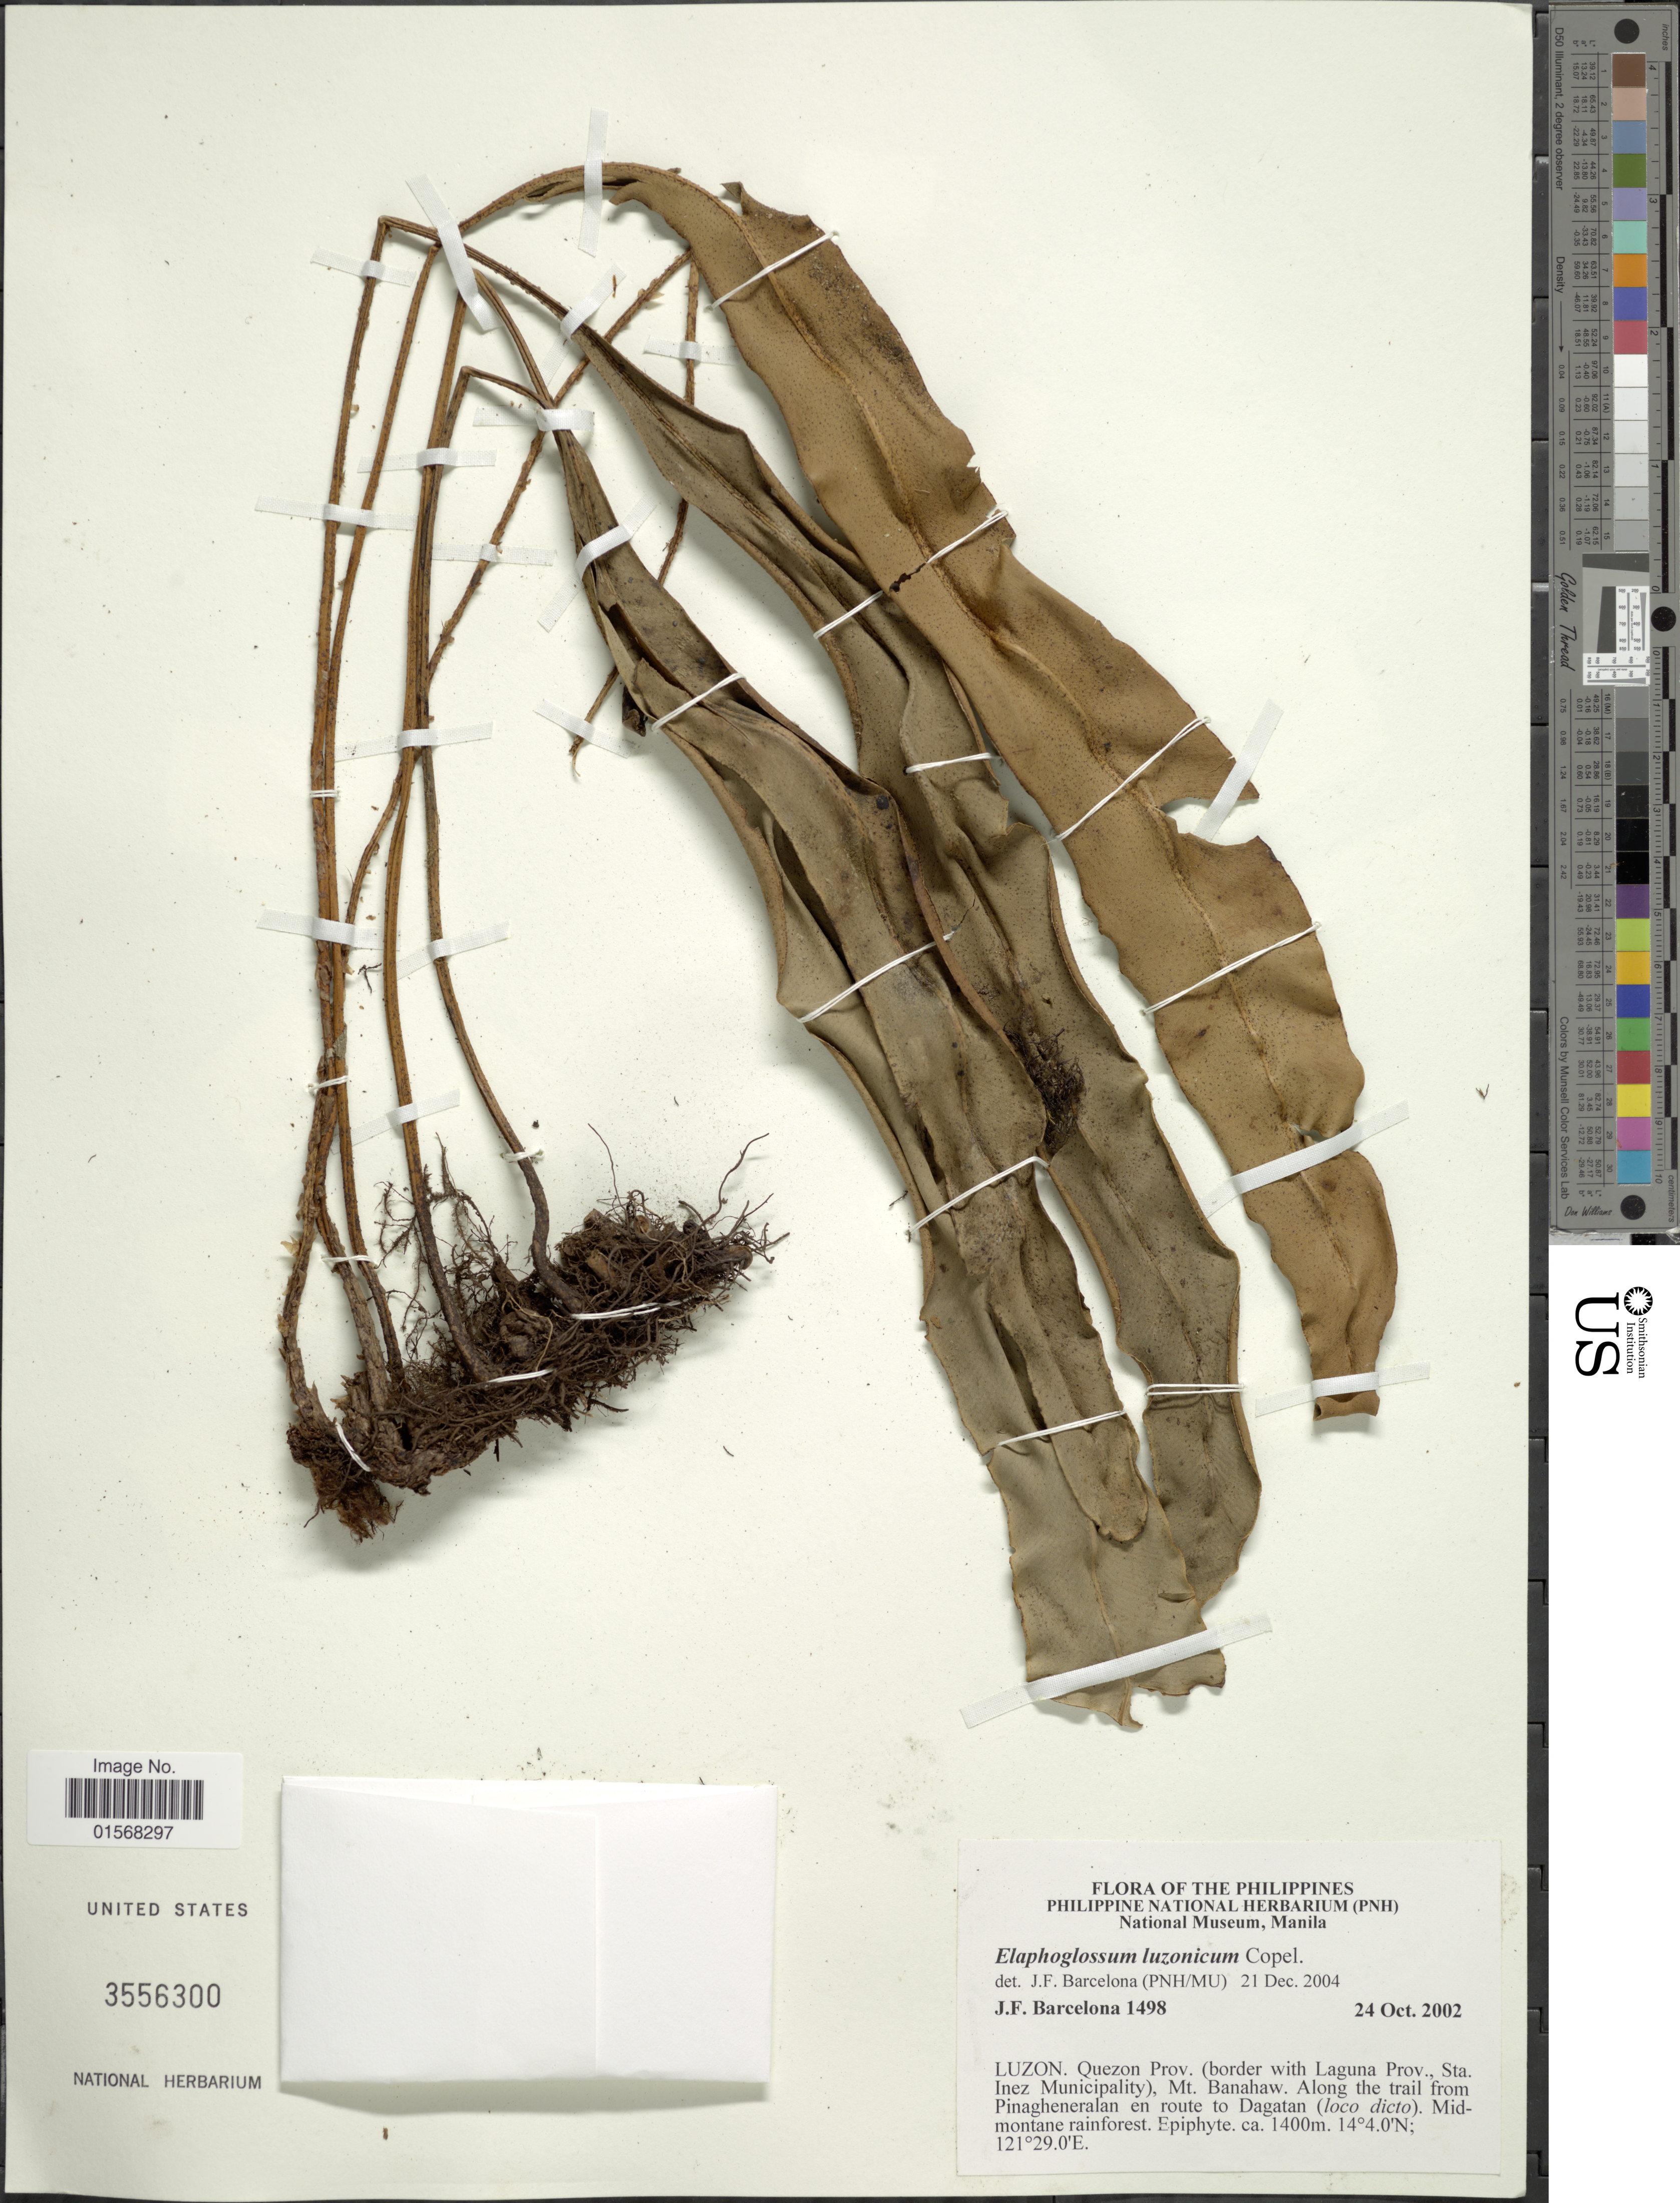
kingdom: Plantae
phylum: Tracheophyta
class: Polypodiopsida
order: Polypodiales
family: Dryopteridaceae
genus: Elaphoglossum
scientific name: Elaphoglossum luzonicum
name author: Copel. in Elmer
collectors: J. F. Barcelona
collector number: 1498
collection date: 2002-10-24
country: Philippines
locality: Luzon, Quezon, Prov. (border with laguna Prov., Sta. Inez Municipality), Mt. Banahaw, along the trail from Pinagheneralan en route to Dagatan (loco dicto)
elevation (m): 1400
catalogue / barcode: US 3556300